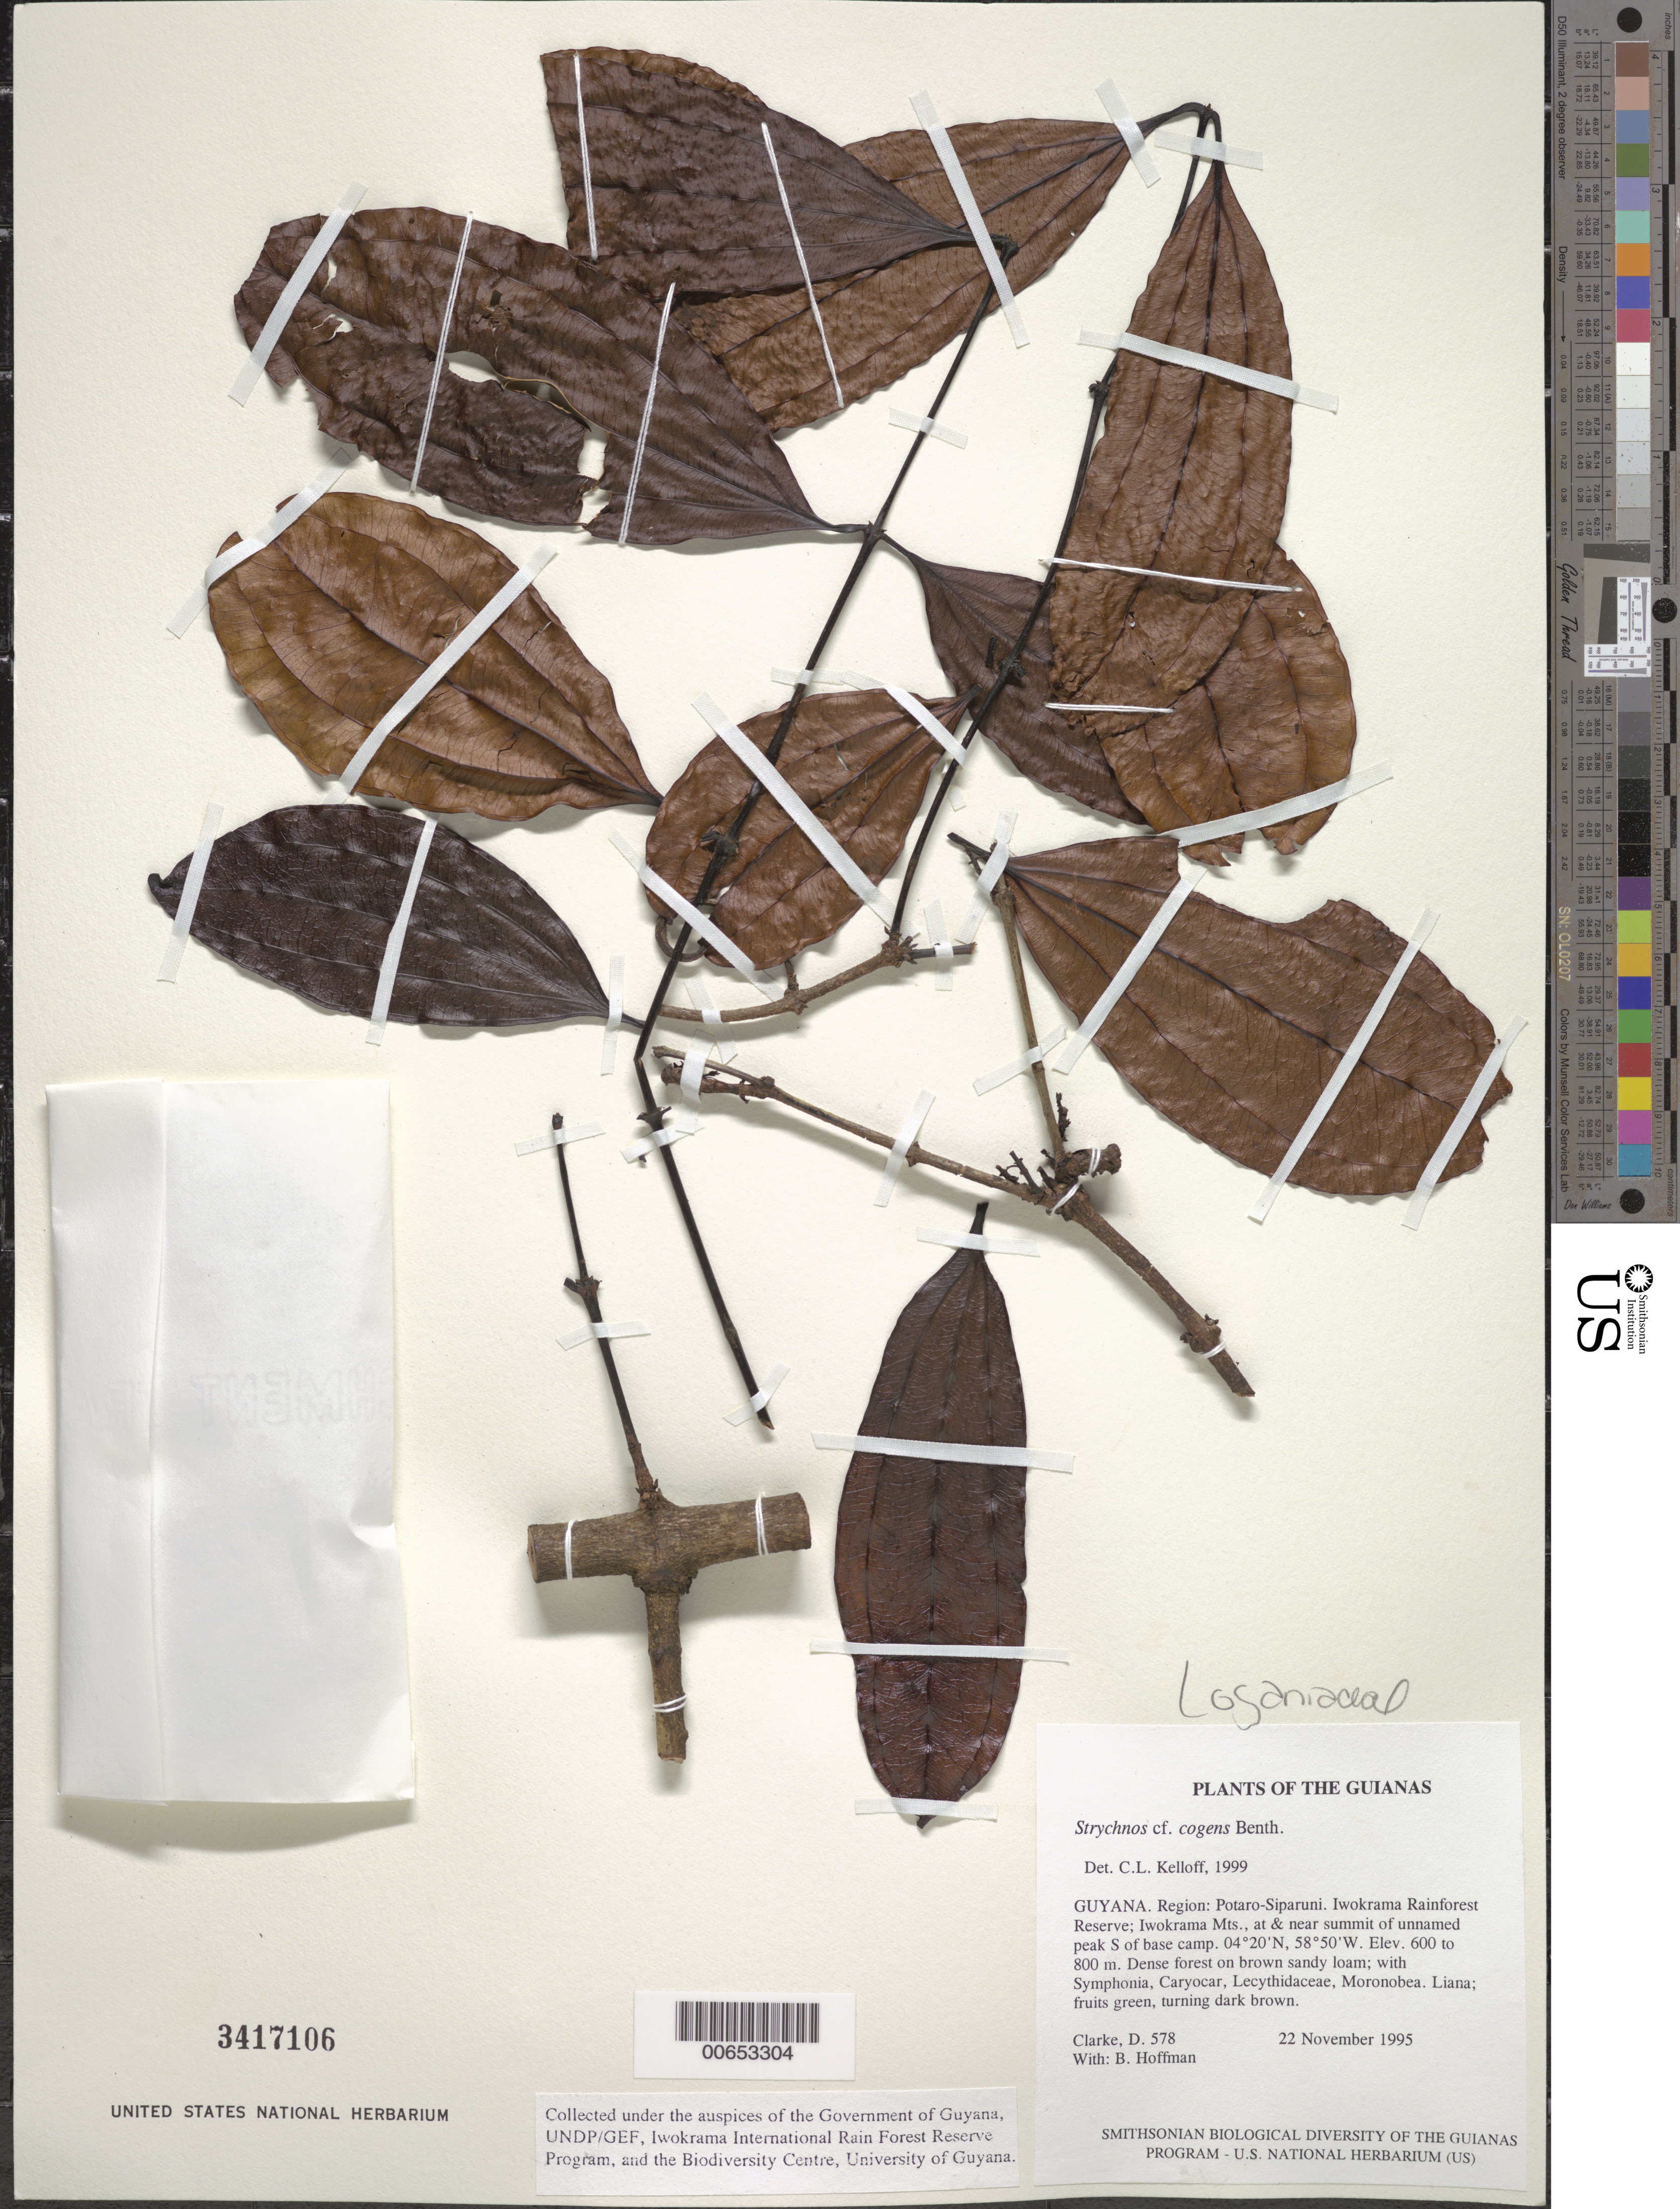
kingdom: Plantae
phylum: Tracheophyta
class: Magnoliopsida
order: Gentianales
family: Loganiaceae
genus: Strychnos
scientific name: Strychnos cogens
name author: Benth.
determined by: Kelloff, Carol L., (US), Smithsonian Institution - National Museum of Natural History (UNITED STATES)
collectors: H. D. Clarke & B. Hoffman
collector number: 578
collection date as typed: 22 November 1995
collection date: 1995-11-22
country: Guyana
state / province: Potaro-Siparuni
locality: Iwokrama Rainforest Reserve; Iwokrama Mts., at & near summit of unnamed peak S of base camp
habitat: Dense forest on brown sandy loam; with Symphonia, Caryocar, Lecythidaceae, Moronobea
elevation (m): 600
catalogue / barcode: US 3417106